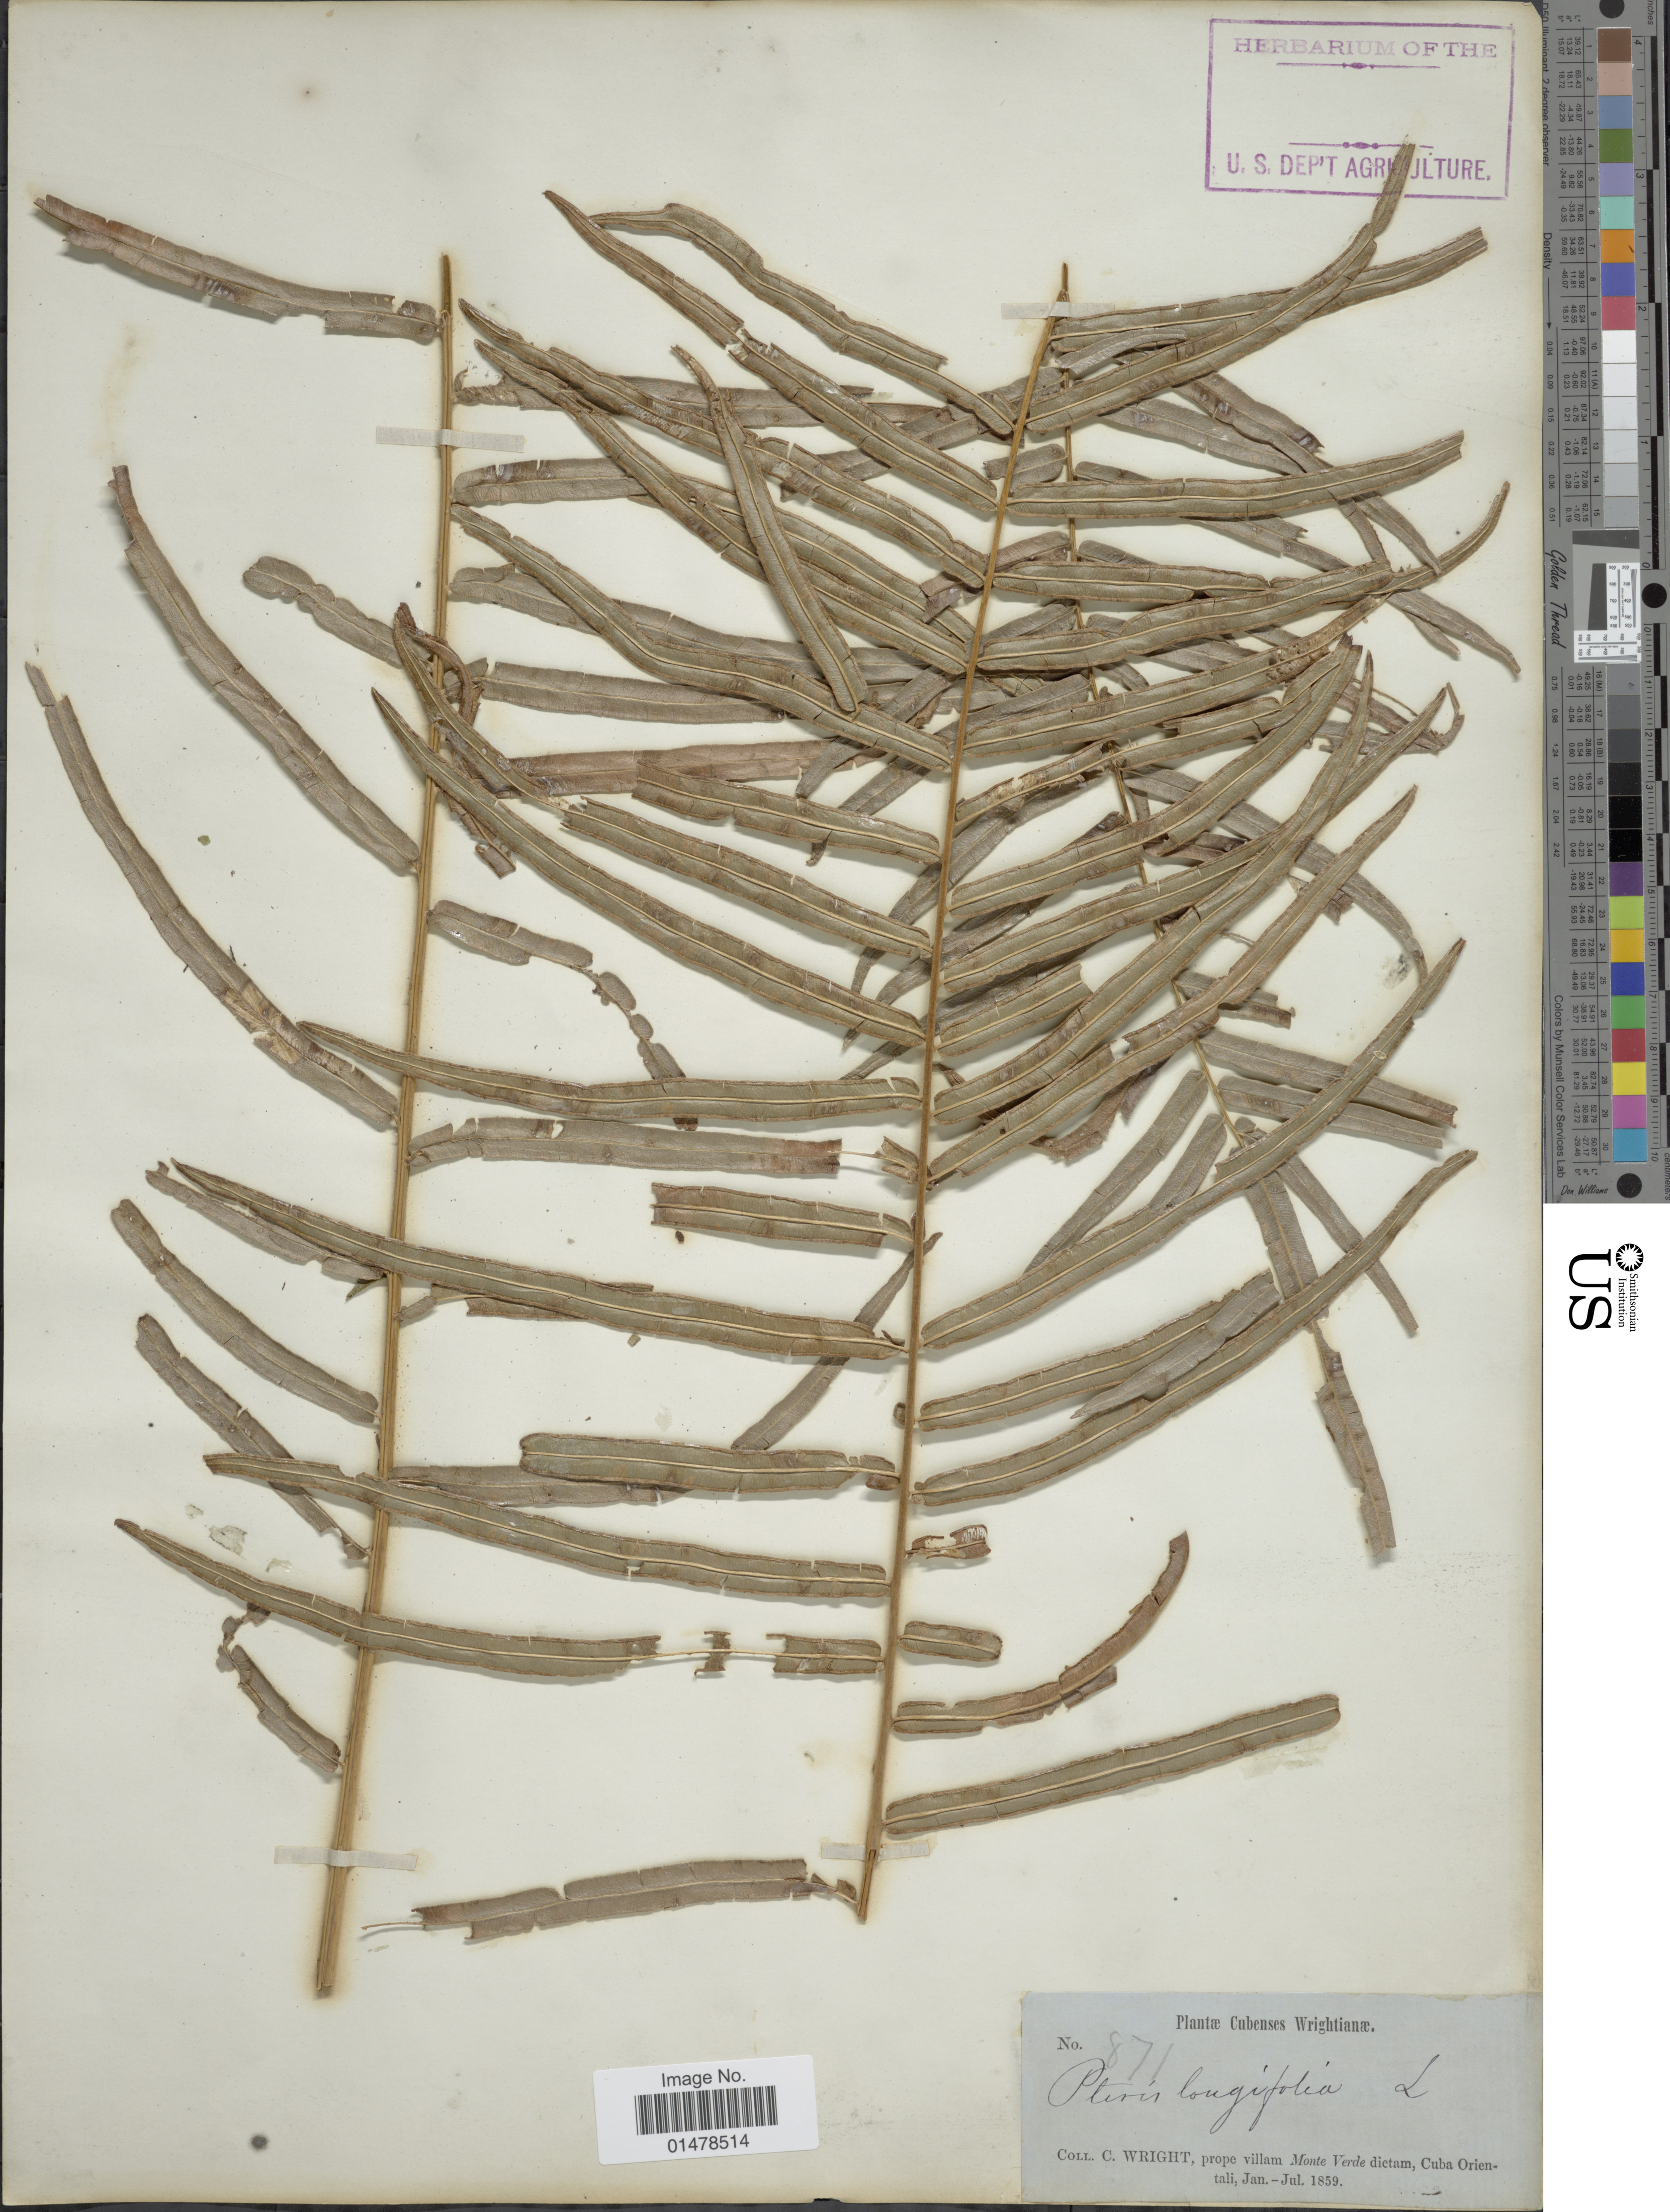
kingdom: Plantae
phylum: Tracheophyta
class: Polypodiopsida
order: Polypodiales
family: Pteridaceae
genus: Pteris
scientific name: Pteris bahamenis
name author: (J. Agardh) Fée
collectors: C. Wright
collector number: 871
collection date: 1859-01/1859-07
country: Cuba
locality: Prope villam Monte Verde dictam, Cuba Orientali